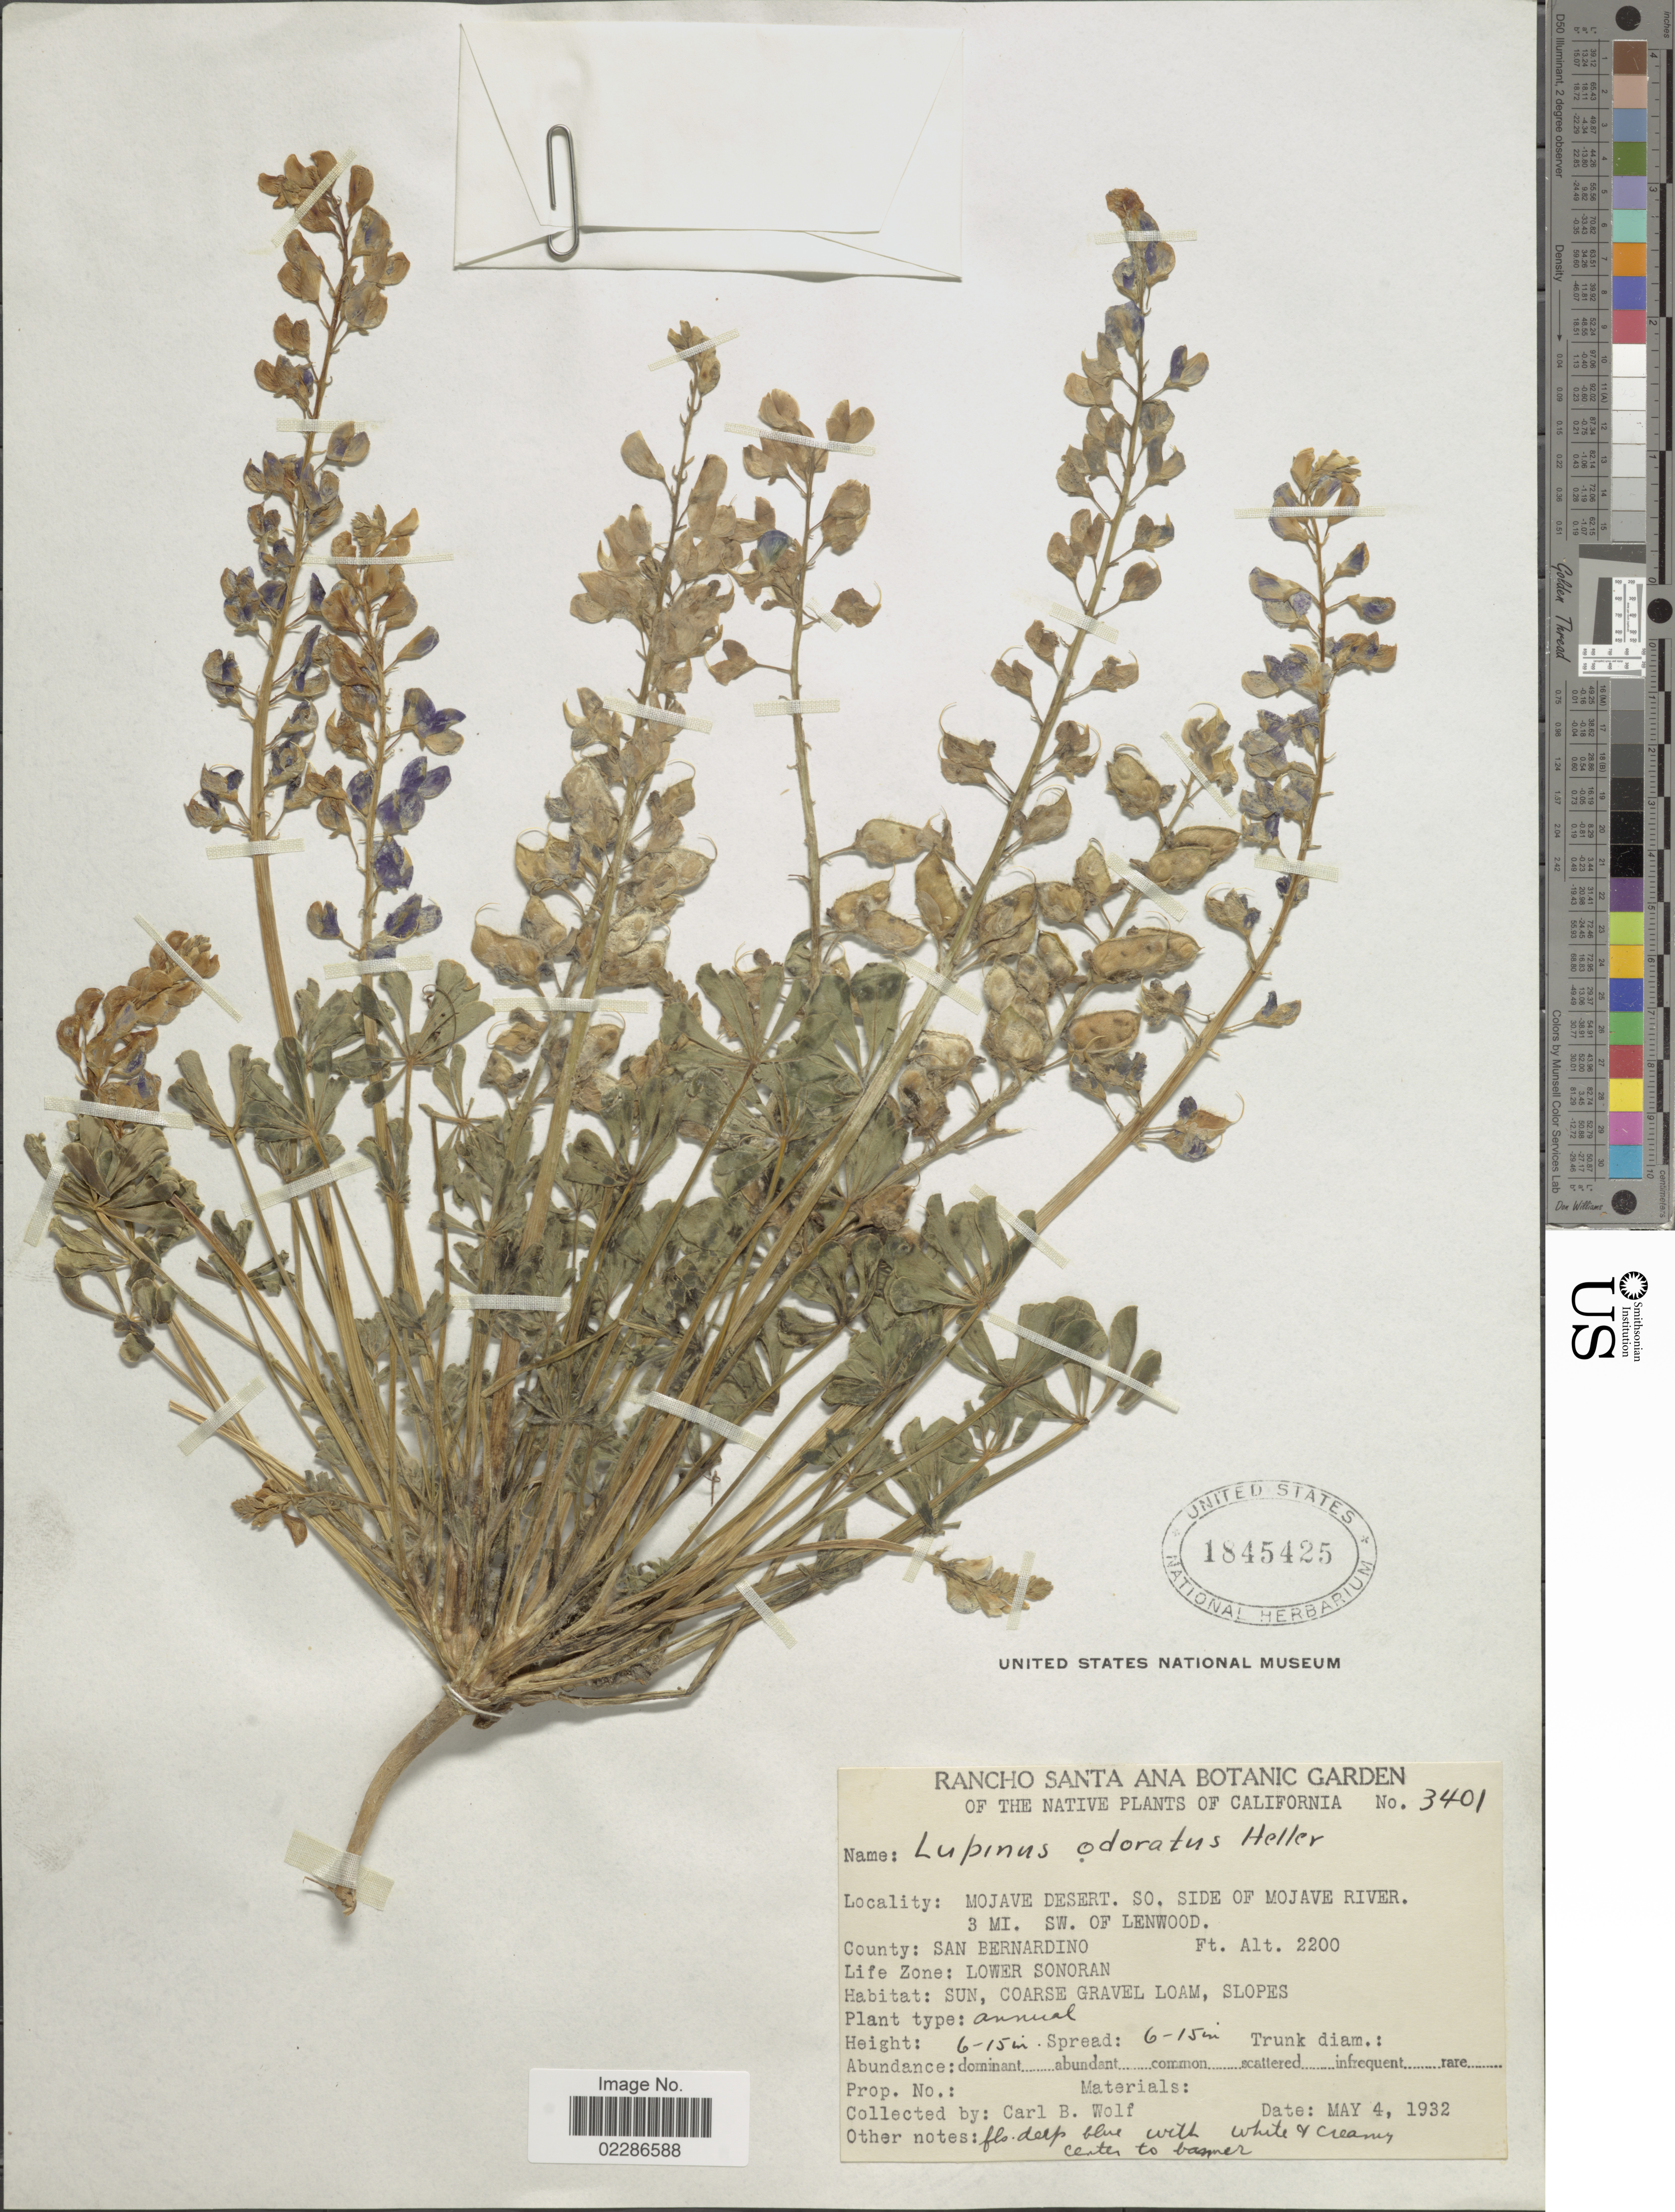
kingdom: Plantae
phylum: Tracheophyta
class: Magnoliopsida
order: Fabales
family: Fabaceae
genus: Lupinus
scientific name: Lupinus odoratus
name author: A. Heller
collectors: C. B. Wolf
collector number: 3401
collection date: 1932-05-04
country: United States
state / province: California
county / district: San Bernardino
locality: The Native of California, Mojave Desert SO side of Mojave River. 3 mi SW of Lenwood, San Bernardino, Life Zone: Lower Sonoran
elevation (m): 671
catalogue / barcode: US 1845425